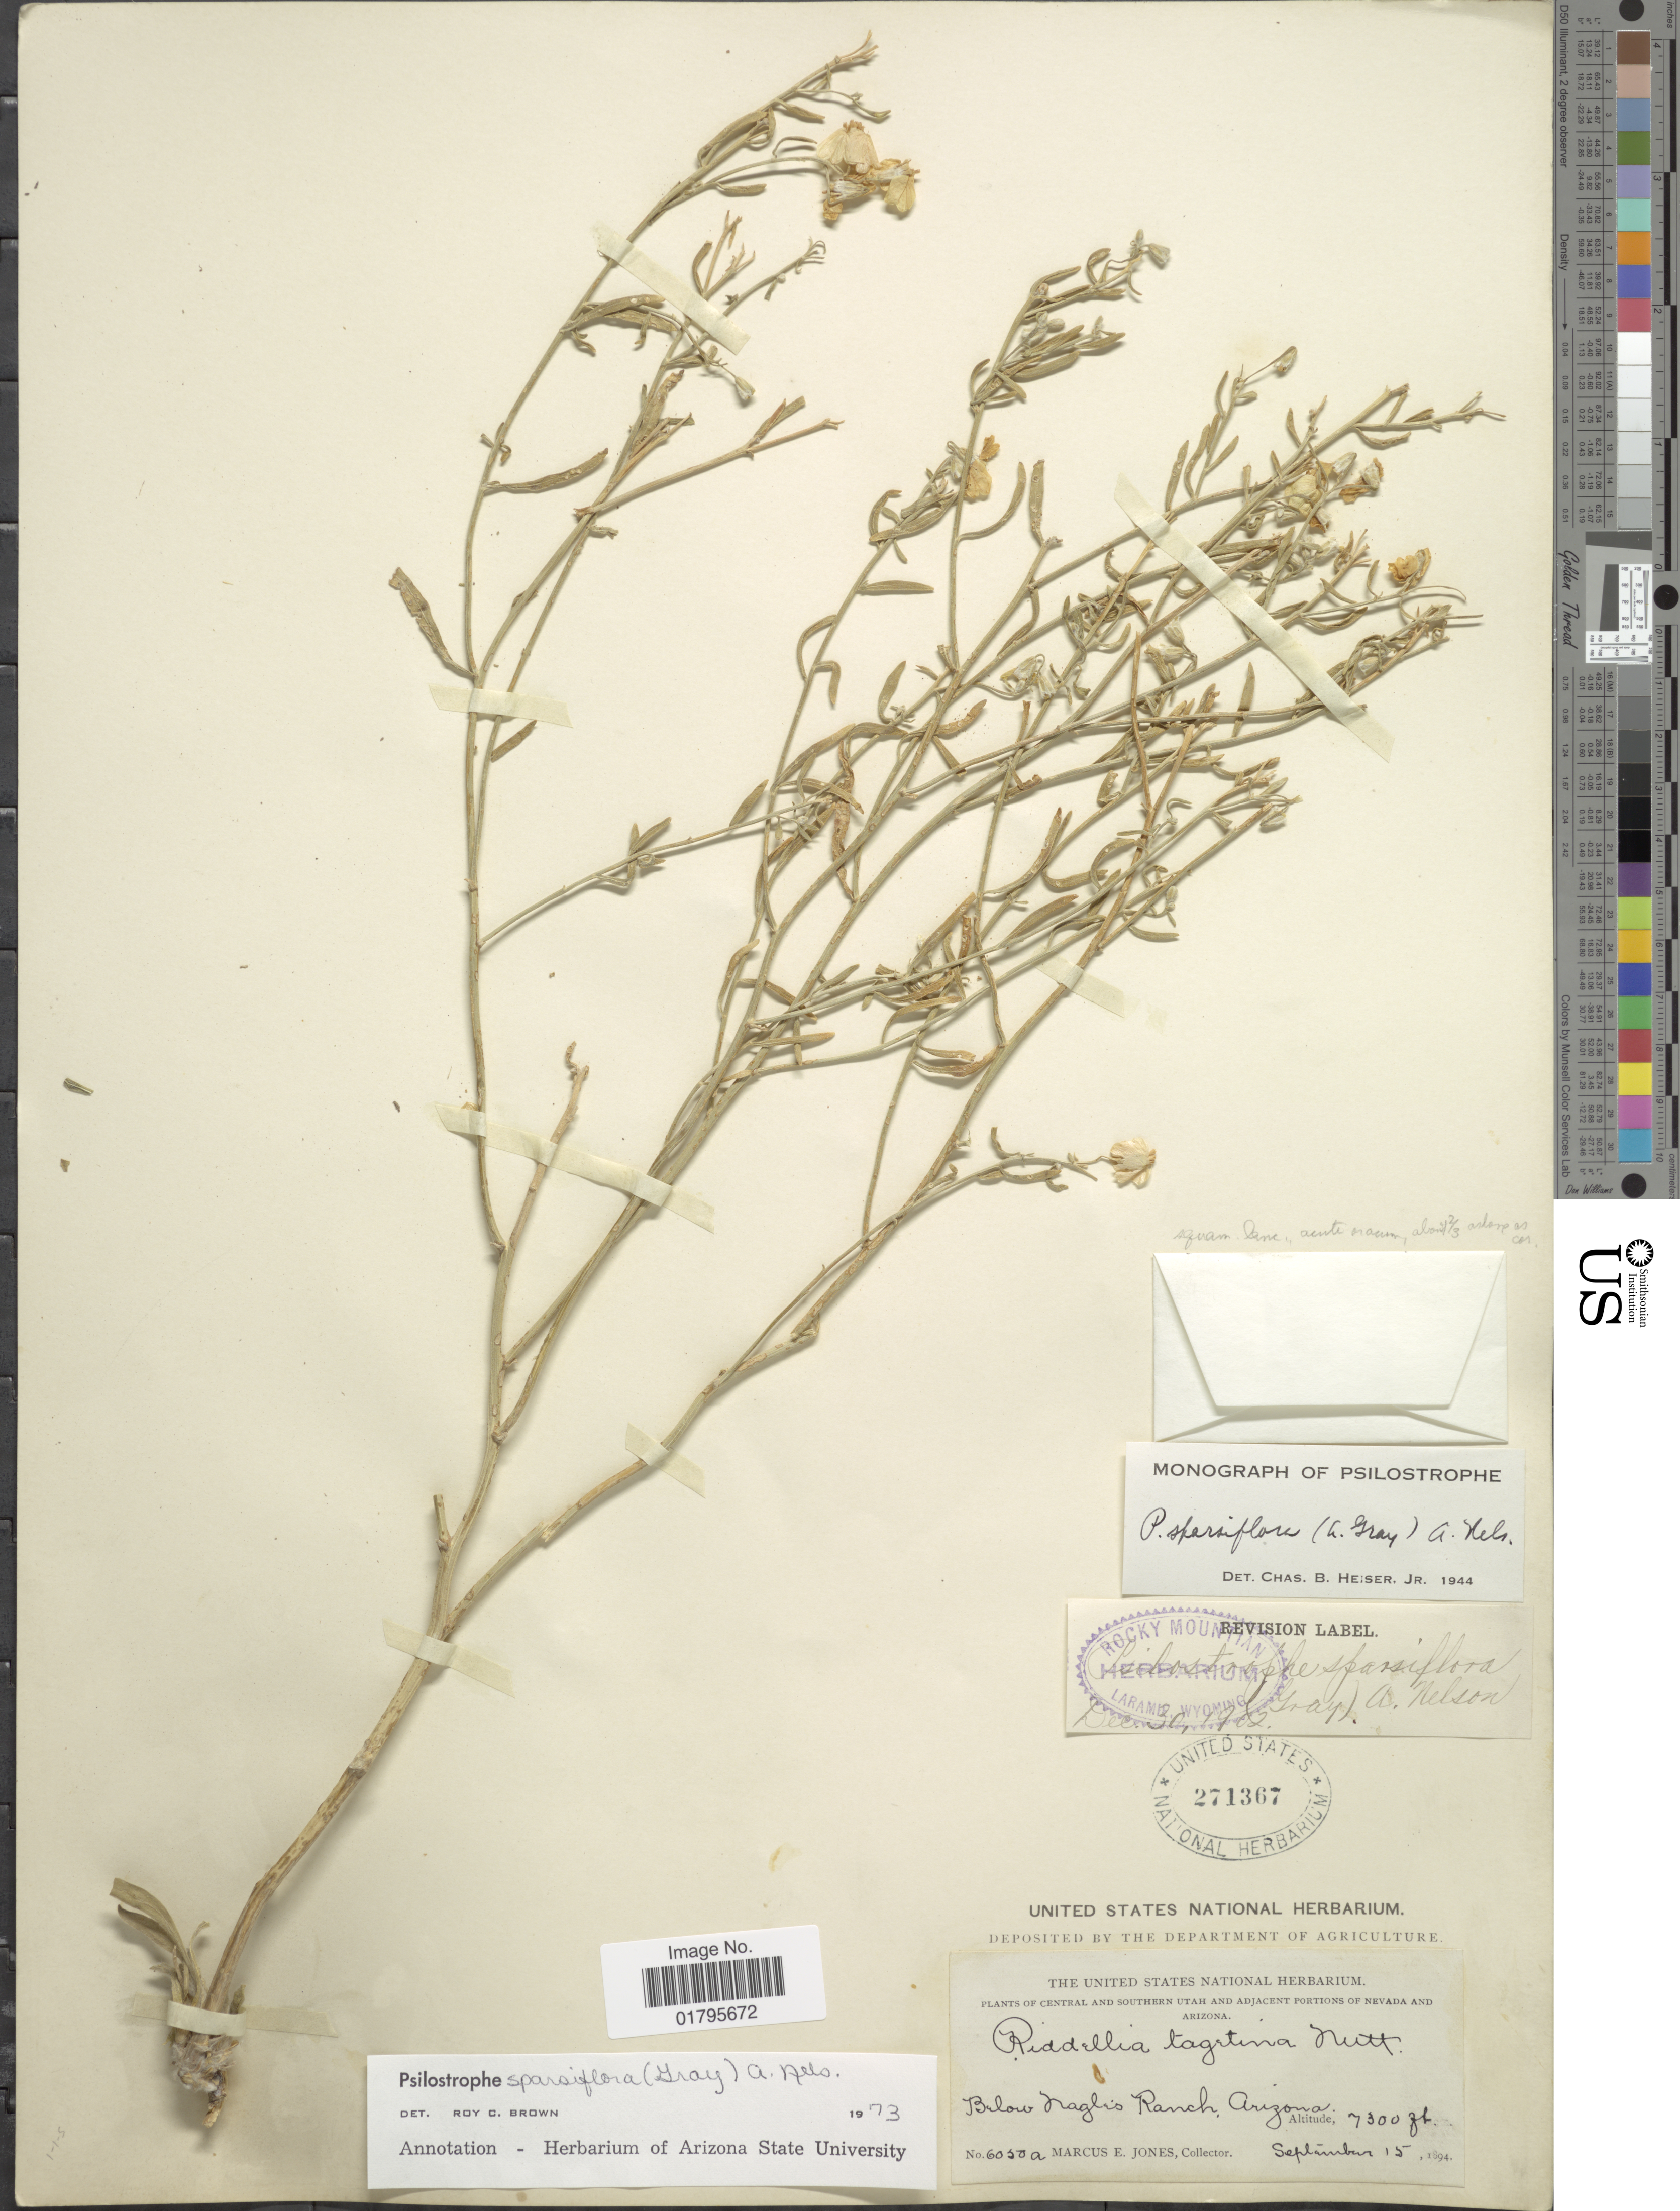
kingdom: Plantae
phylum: Tracheophyta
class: Magnoliopsida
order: Asterales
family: Asteraceae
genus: Psilostrophe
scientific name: Psilostrophe sparsiflora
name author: (A. Gray) A. Nelson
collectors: M. E. Jones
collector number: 6050a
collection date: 1894-09-15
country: United States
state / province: Arizona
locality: Below Nagle's Ranch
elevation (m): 2225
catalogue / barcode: US 271367